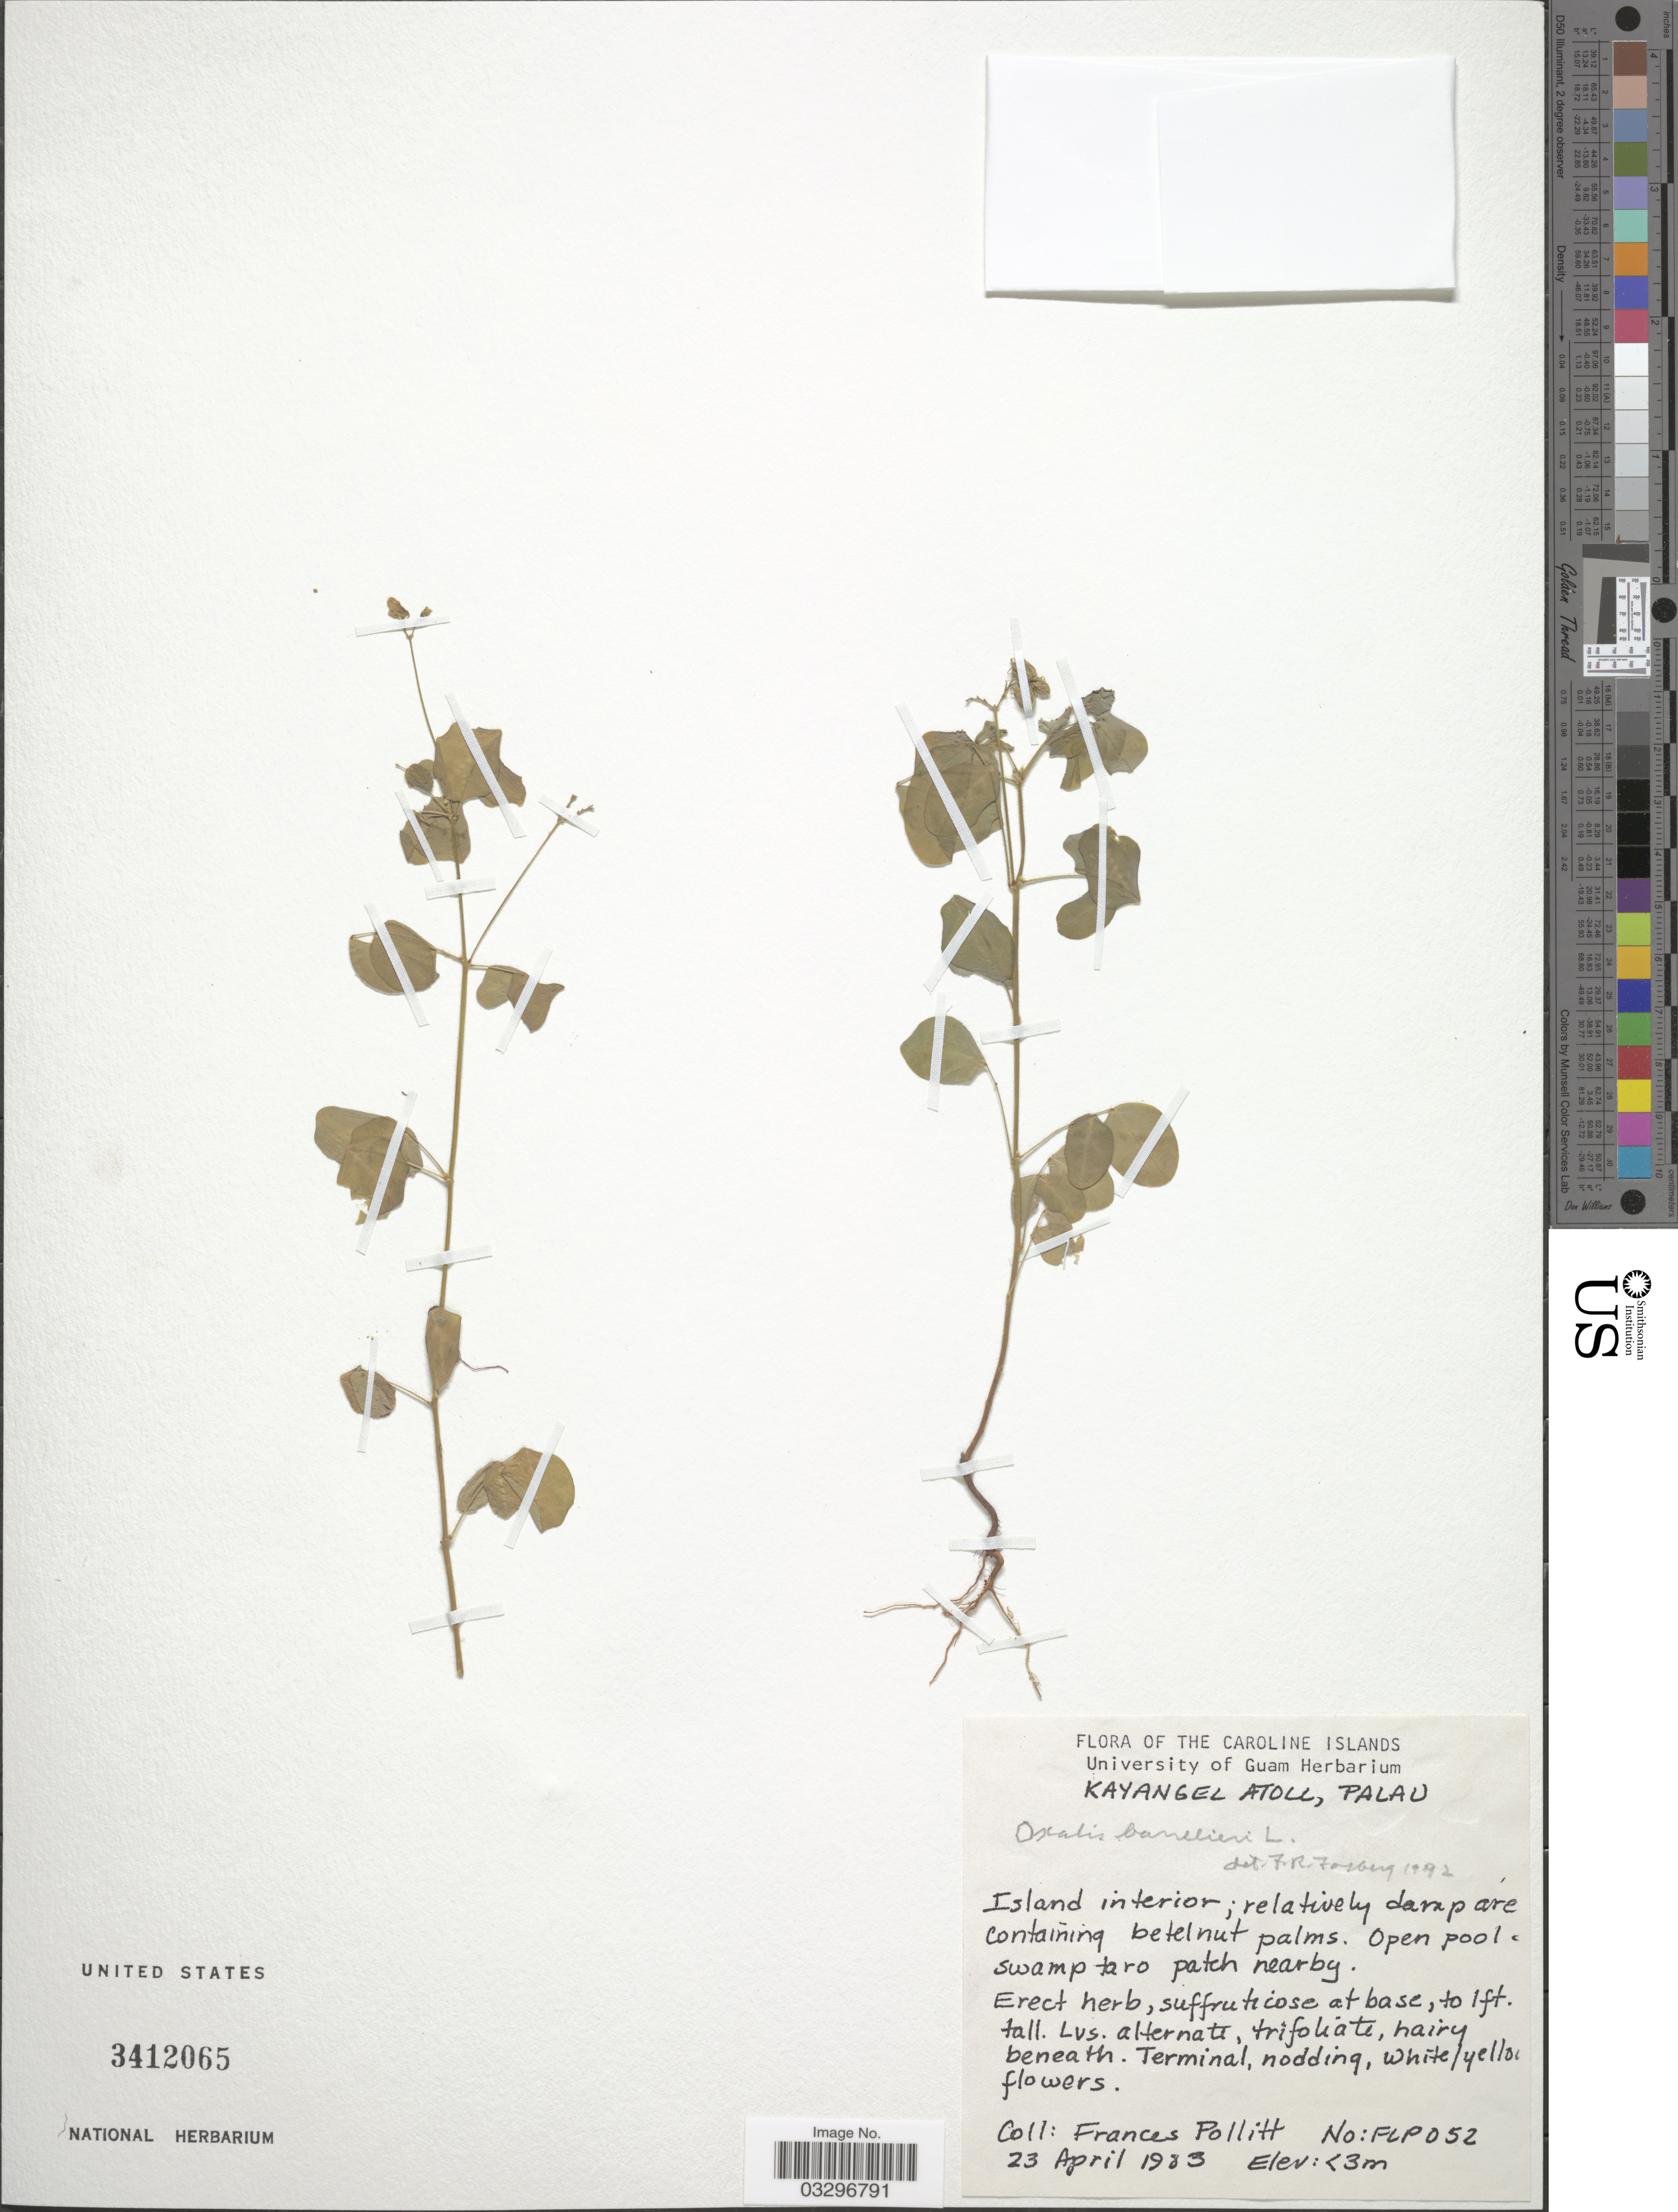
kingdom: Plantae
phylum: Tracheophyta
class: Magnoliopsida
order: Oxalidales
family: Oxalidaceae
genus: Oxalis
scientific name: Oxalis barrelieri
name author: L.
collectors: F. Pollitt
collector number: FLP052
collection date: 1983-04-23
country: Palau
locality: Caroline Islands. Kayangel Atoll, Palau.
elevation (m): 30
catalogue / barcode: US 3412065